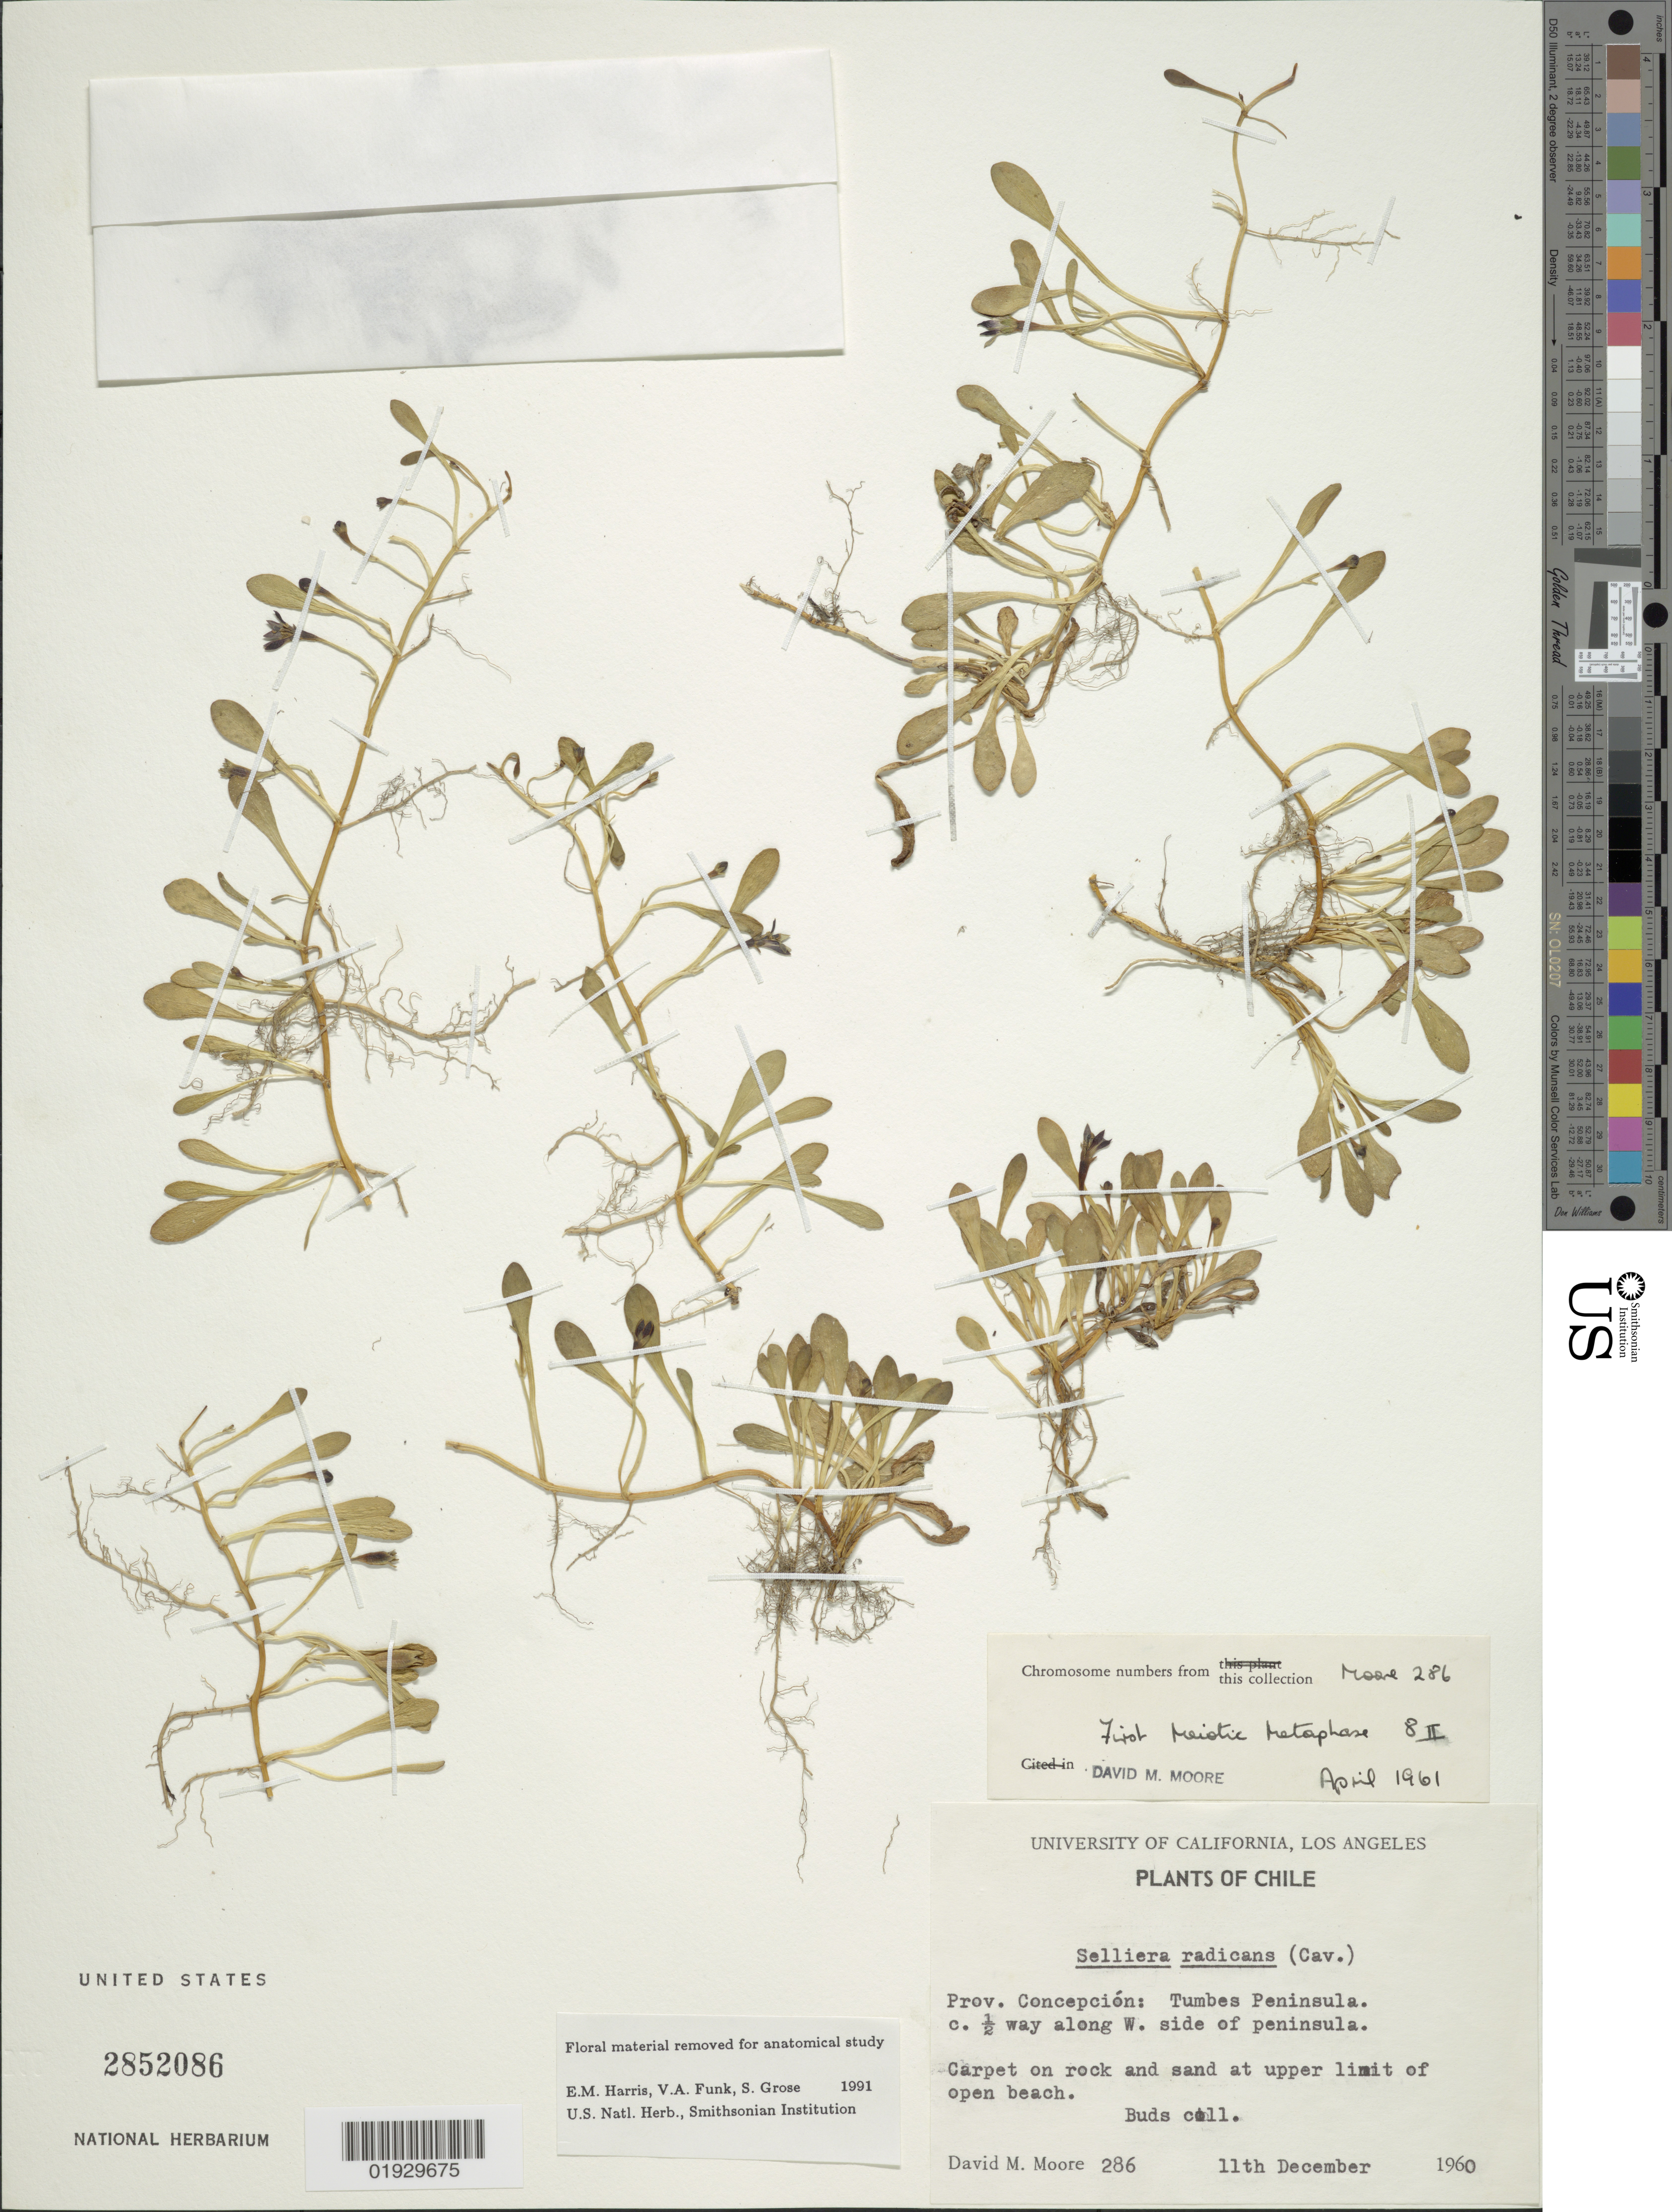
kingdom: Plantae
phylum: Tracheophyta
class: Magnoliopsida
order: Asterales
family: Goodeniaceae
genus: Selliera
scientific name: Selliera radicans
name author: Cav.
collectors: D. Moore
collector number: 286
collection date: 1960-12-11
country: Chile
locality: Prov. Concepción: Tumbes Peninsula. c. ½ way along W. side of peninsula.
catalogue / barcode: US 2852086